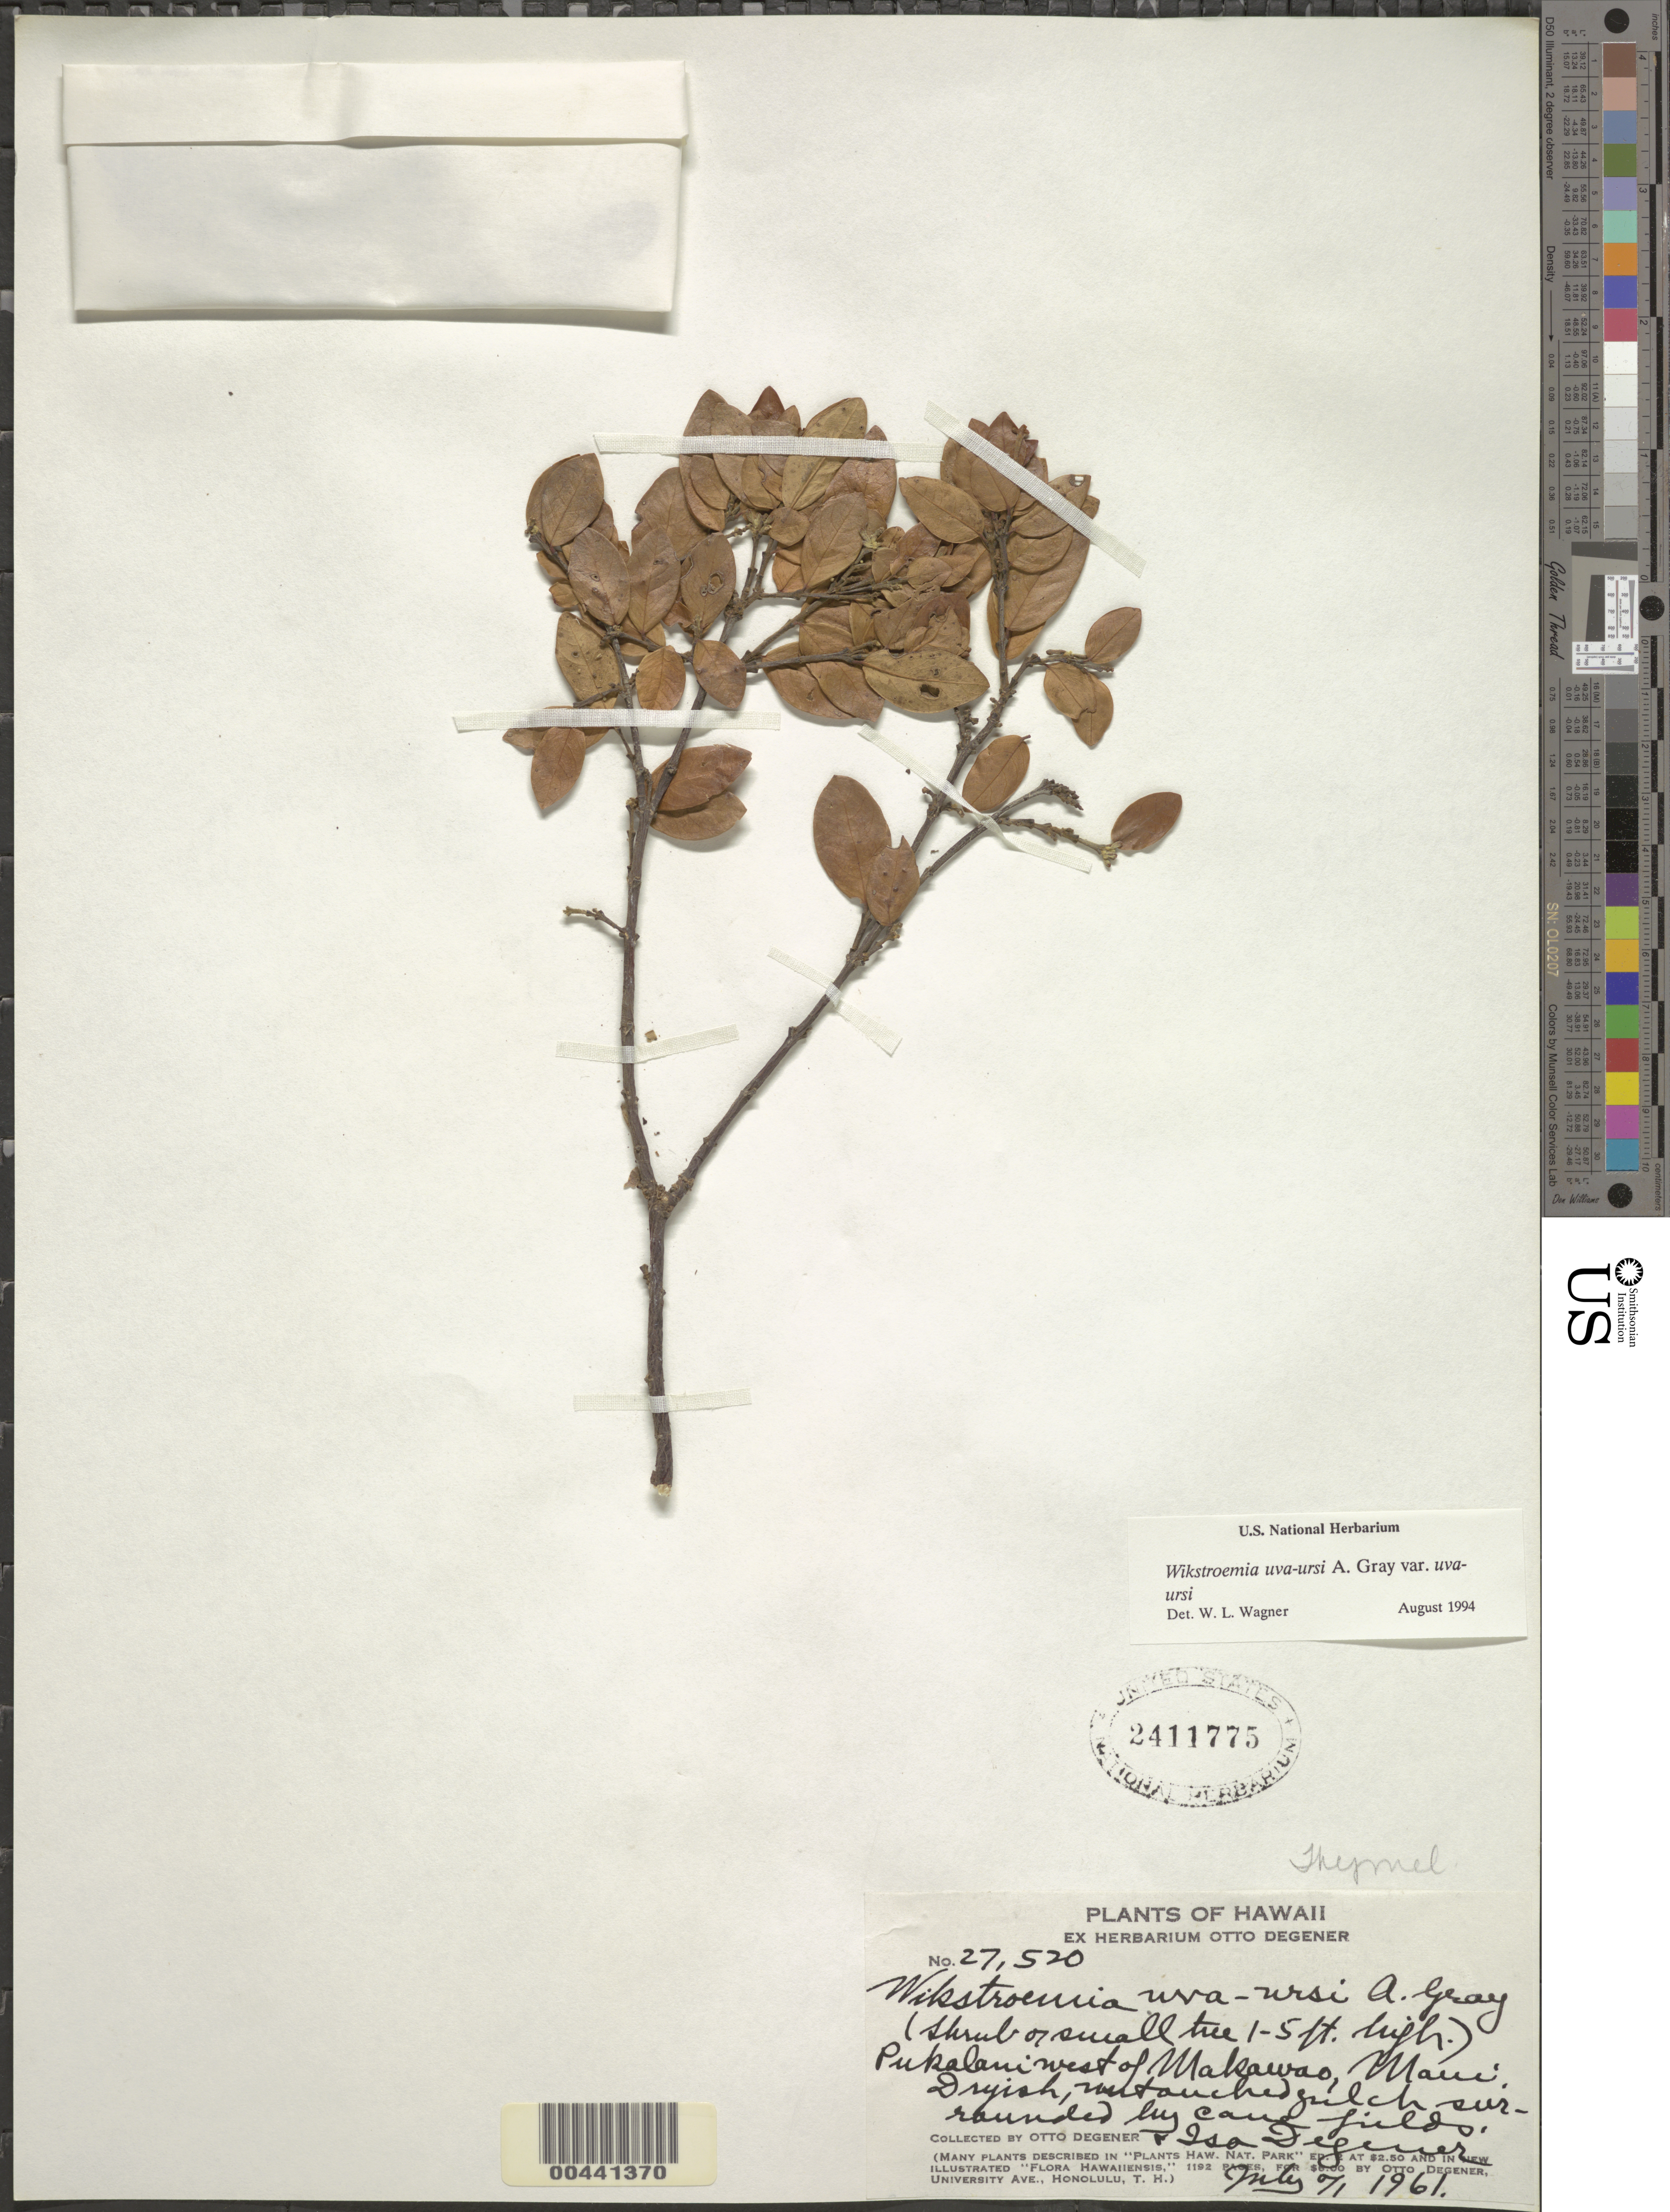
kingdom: Plantae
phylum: Tracheophyta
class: Magnoliopsida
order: Malvales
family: Thymelaeaceae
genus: Wikstroemia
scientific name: Wikstroemia uva-ursi var. uva-ursi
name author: A. Gray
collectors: O. Degener & I. Degener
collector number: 27520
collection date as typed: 7 Jul 1961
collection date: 1961-07-07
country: United States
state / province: Hawaii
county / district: Maui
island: Maui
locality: Pukalani W of Makawao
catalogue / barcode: US 2411775